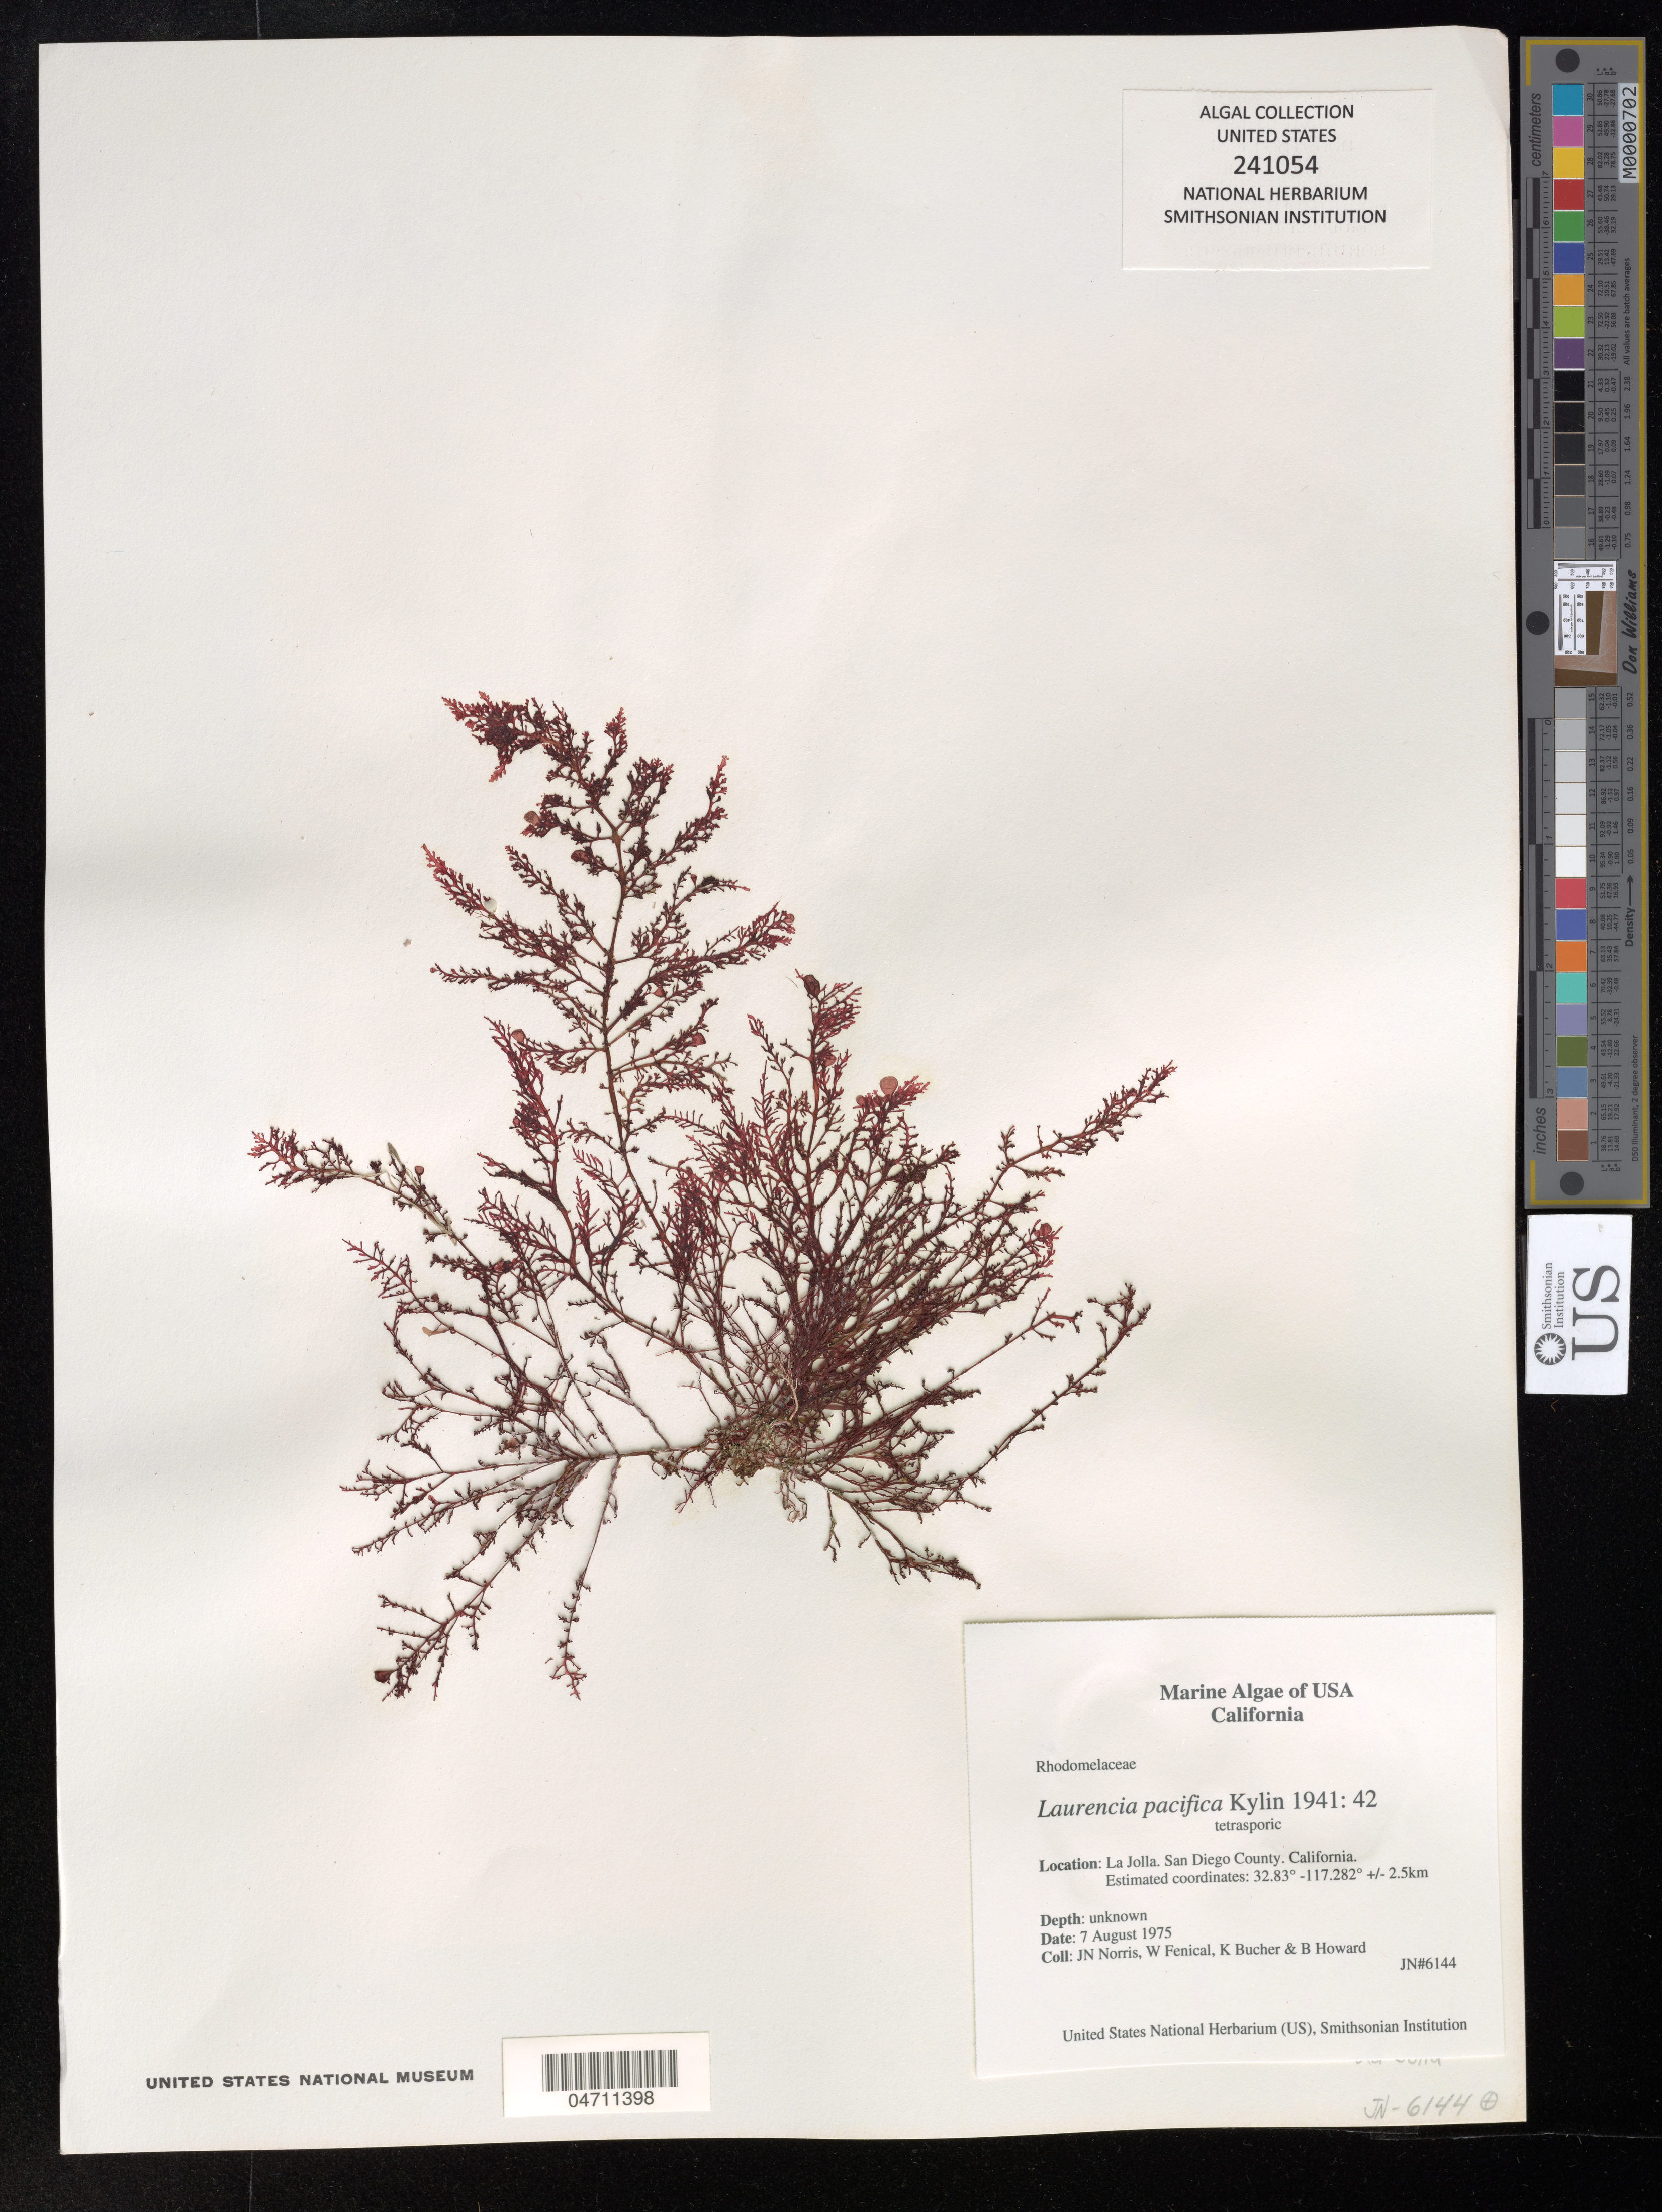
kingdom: Plantae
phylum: Rhodophyta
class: Florideophyceae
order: Ceramiales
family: Rhodomelaceae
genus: Laurencia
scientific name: Laurencia pacifica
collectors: J. Norris, W. Fenical, K. E. Bucher & B. Howard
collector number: JN6144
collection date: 1975-08-07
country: United States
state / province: California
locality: La Jolla. San Diego County.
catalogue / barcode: US 241054